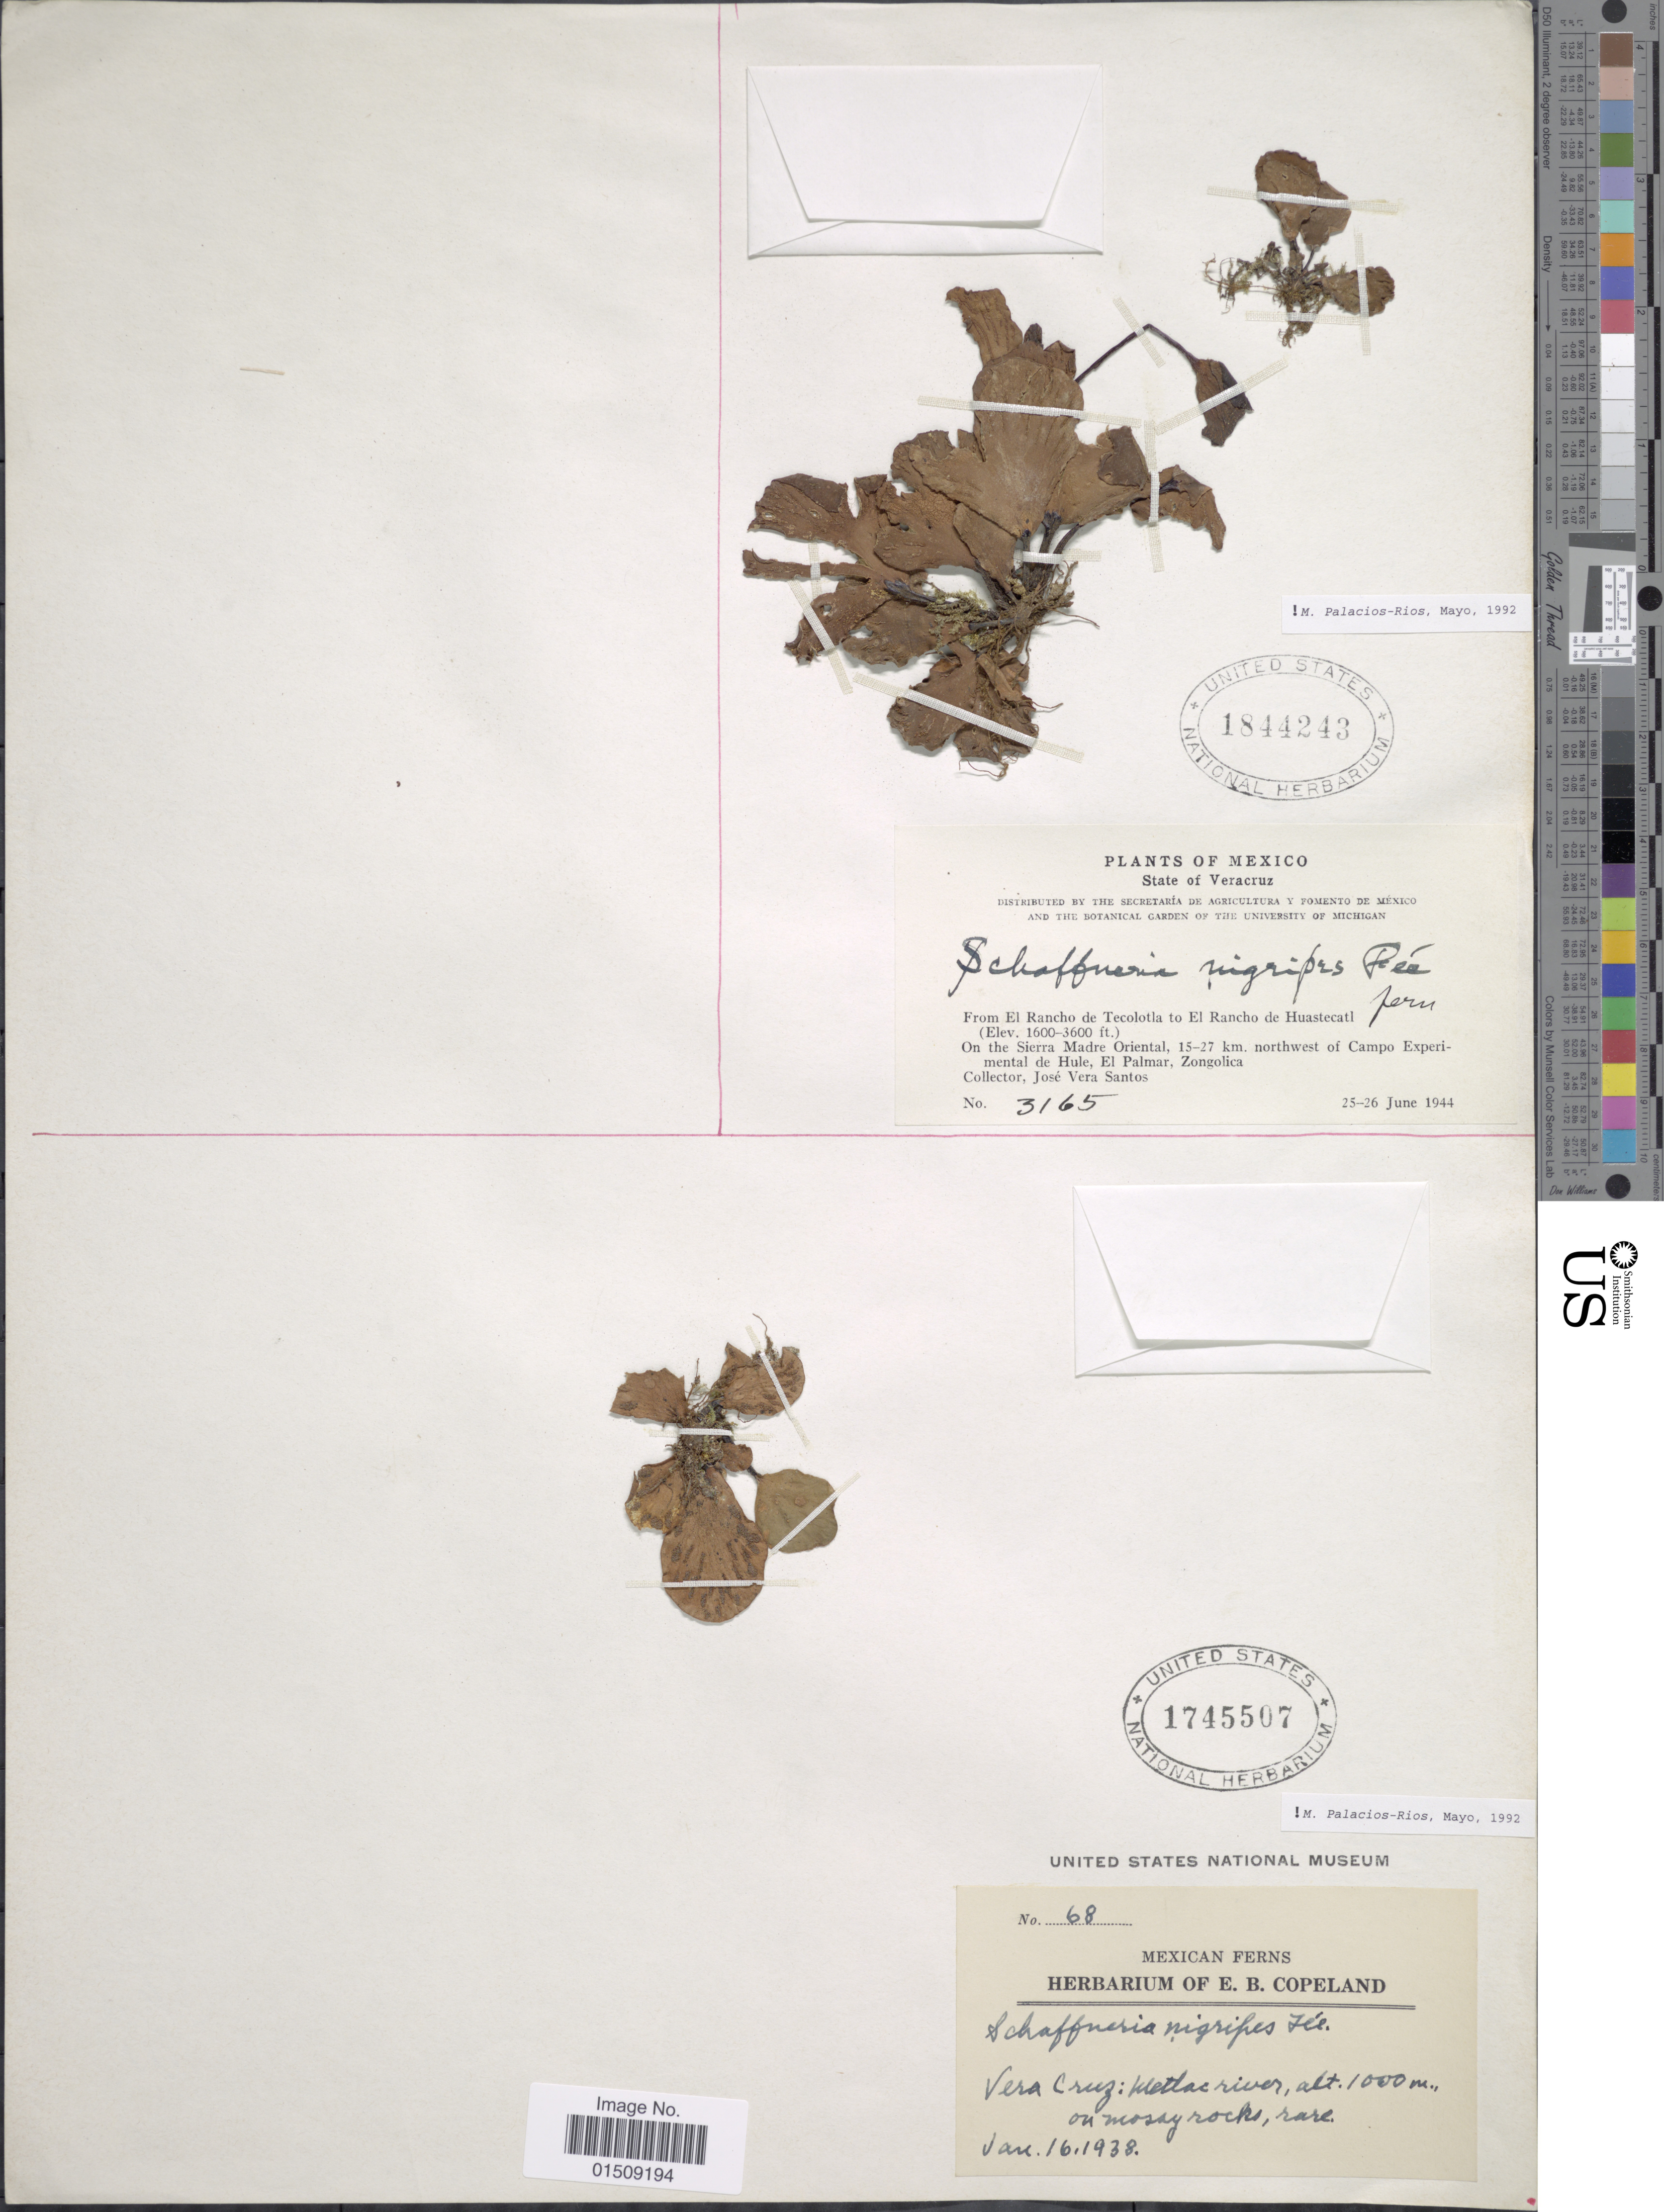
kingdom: Plantae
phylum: Tracheophyta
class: Polypodiopsida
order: Polypodiales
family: Aspleniaceae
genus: Asplenium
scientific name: Asplenium nigripes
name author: (Fée) Hook.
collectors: J. V. Santos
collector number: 3165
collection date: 1944-06-25/1944-06-26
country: Mexico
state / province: Veracruz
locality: State of Veracruz, From El Rancho de Tecolotla to El Rancho de Huastecatl. On Sierra Madre Oriental, 15-27 km. northwest of Campo Experimental de Hule, El Palmar, Zongolica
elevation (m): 488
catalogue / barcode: US 1844243